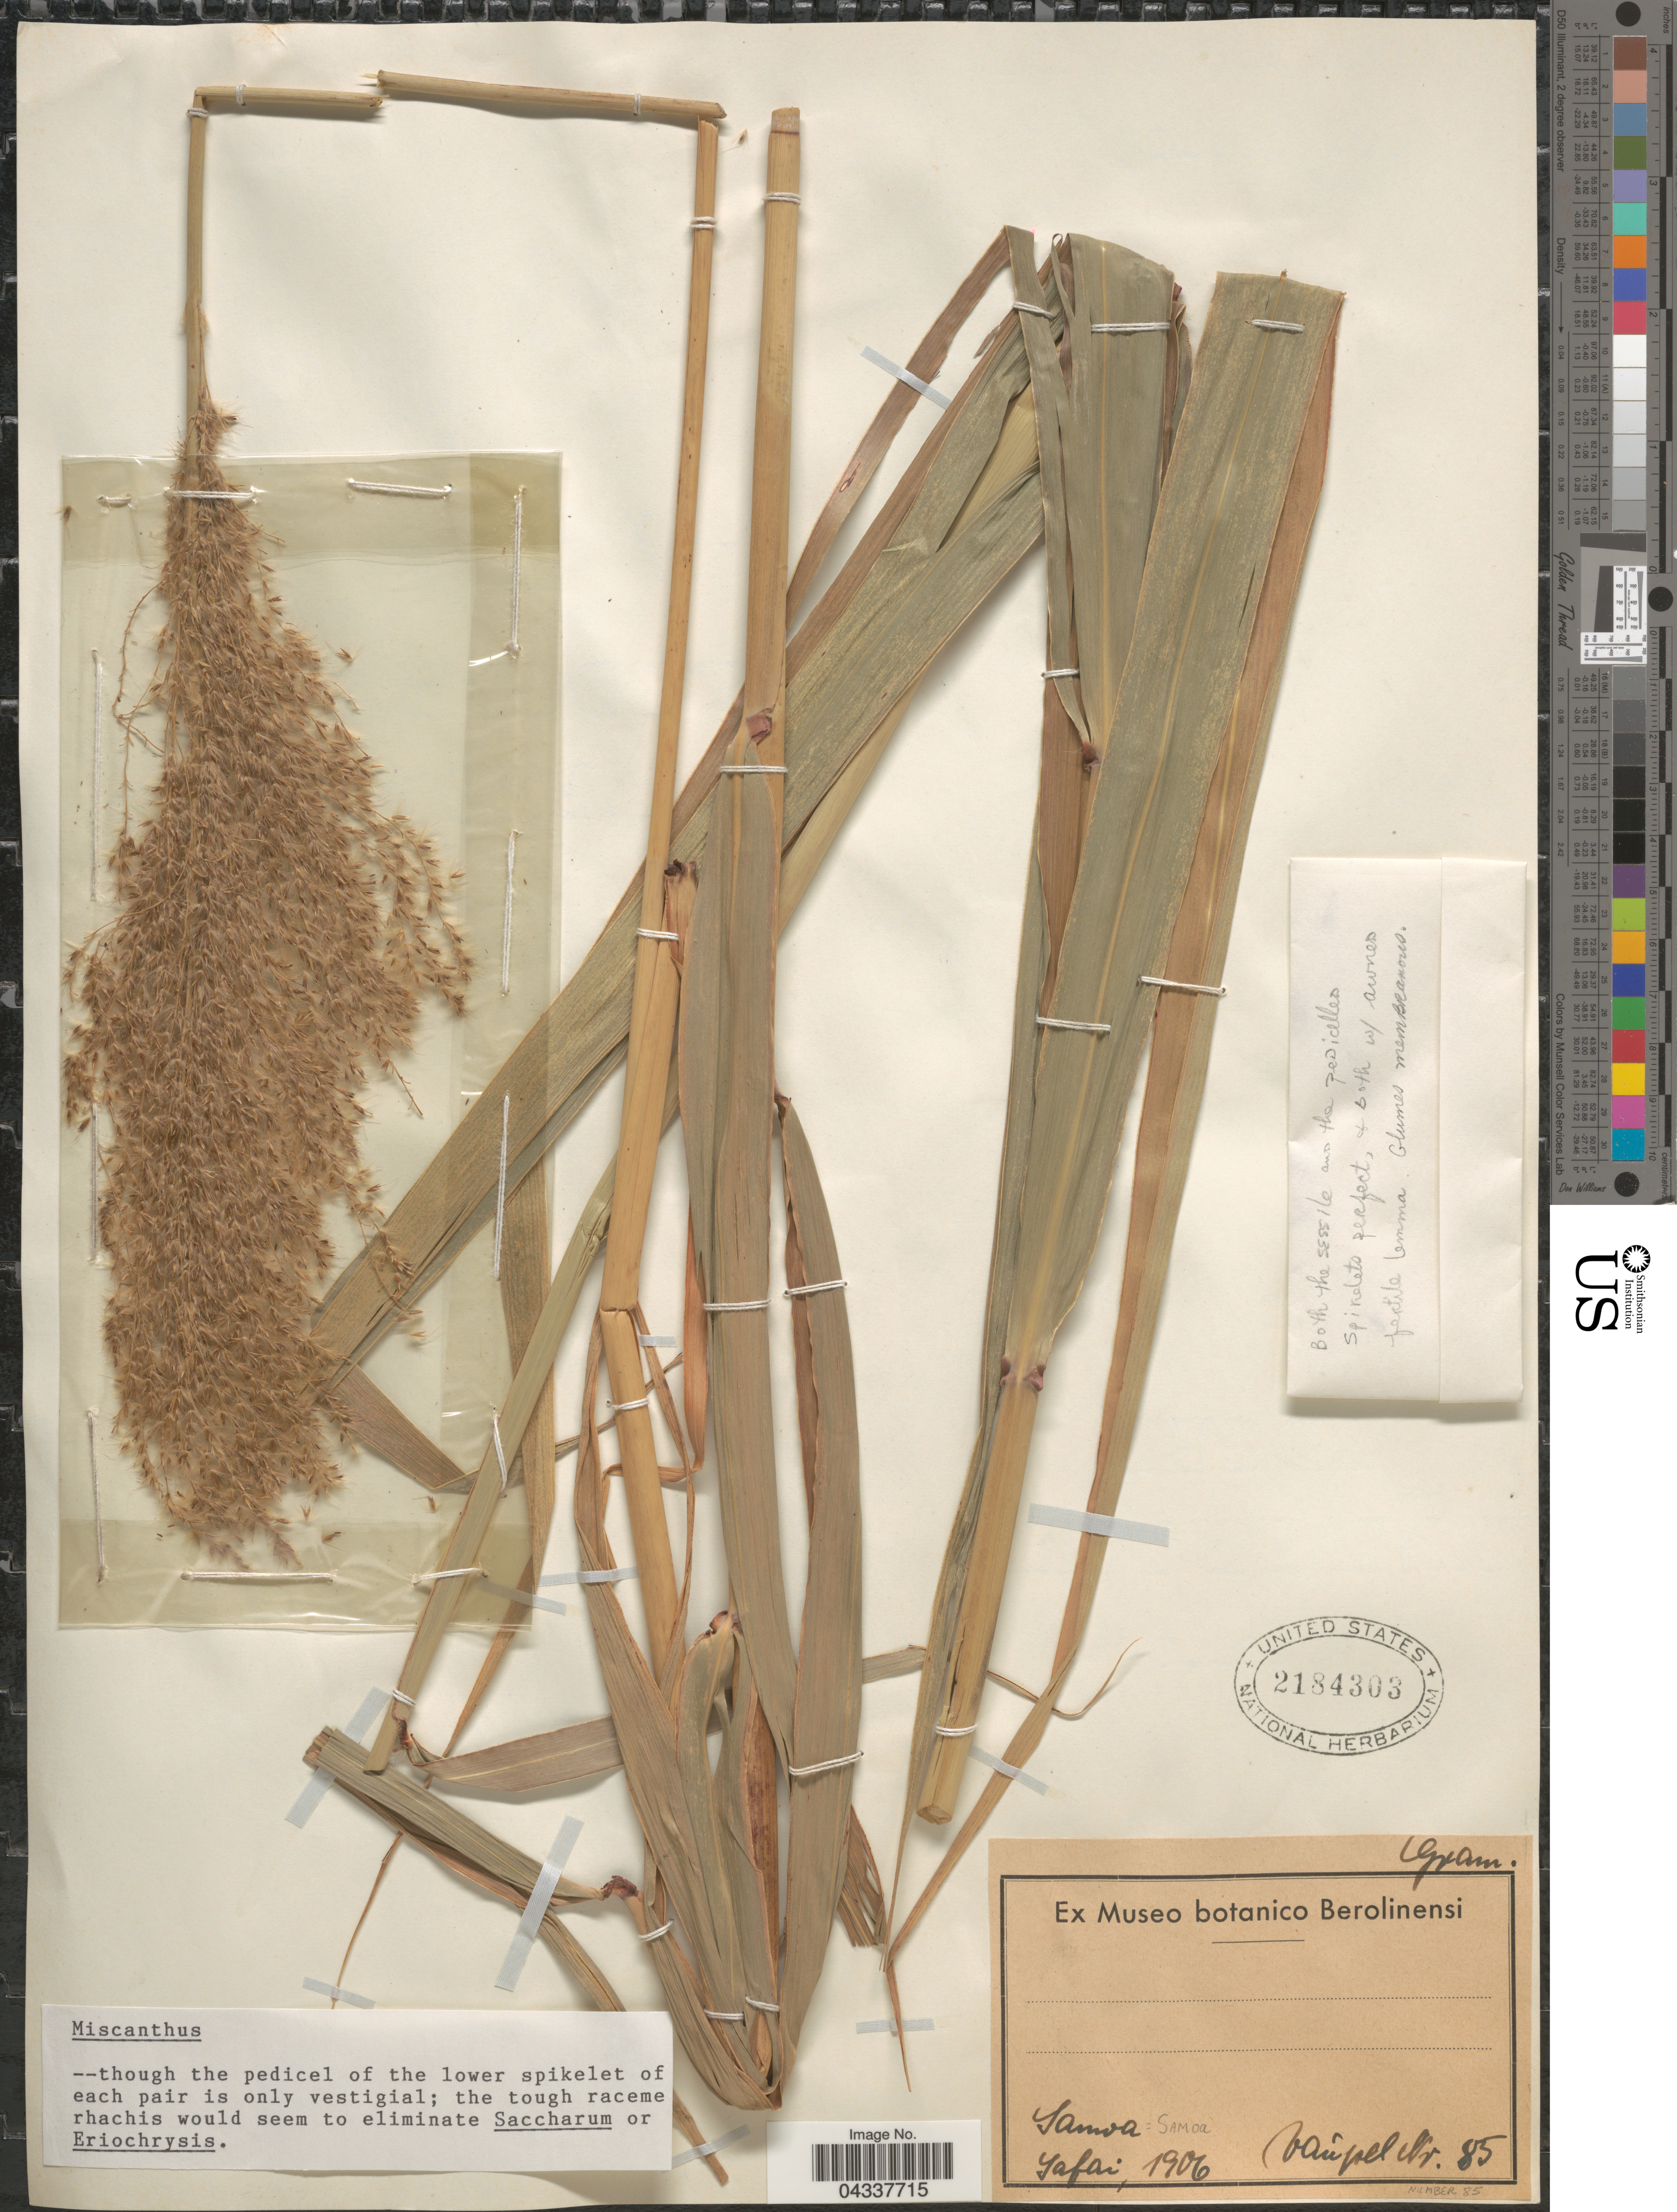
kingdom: Plantae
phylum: Tracheophyta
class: Liliopsida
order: Poales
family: Poaceae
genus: Miscanthus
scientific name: Miscanthus sp.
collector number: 85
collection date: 1906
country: Samoa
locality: Samoa. Safai.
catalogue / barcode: US 2184303